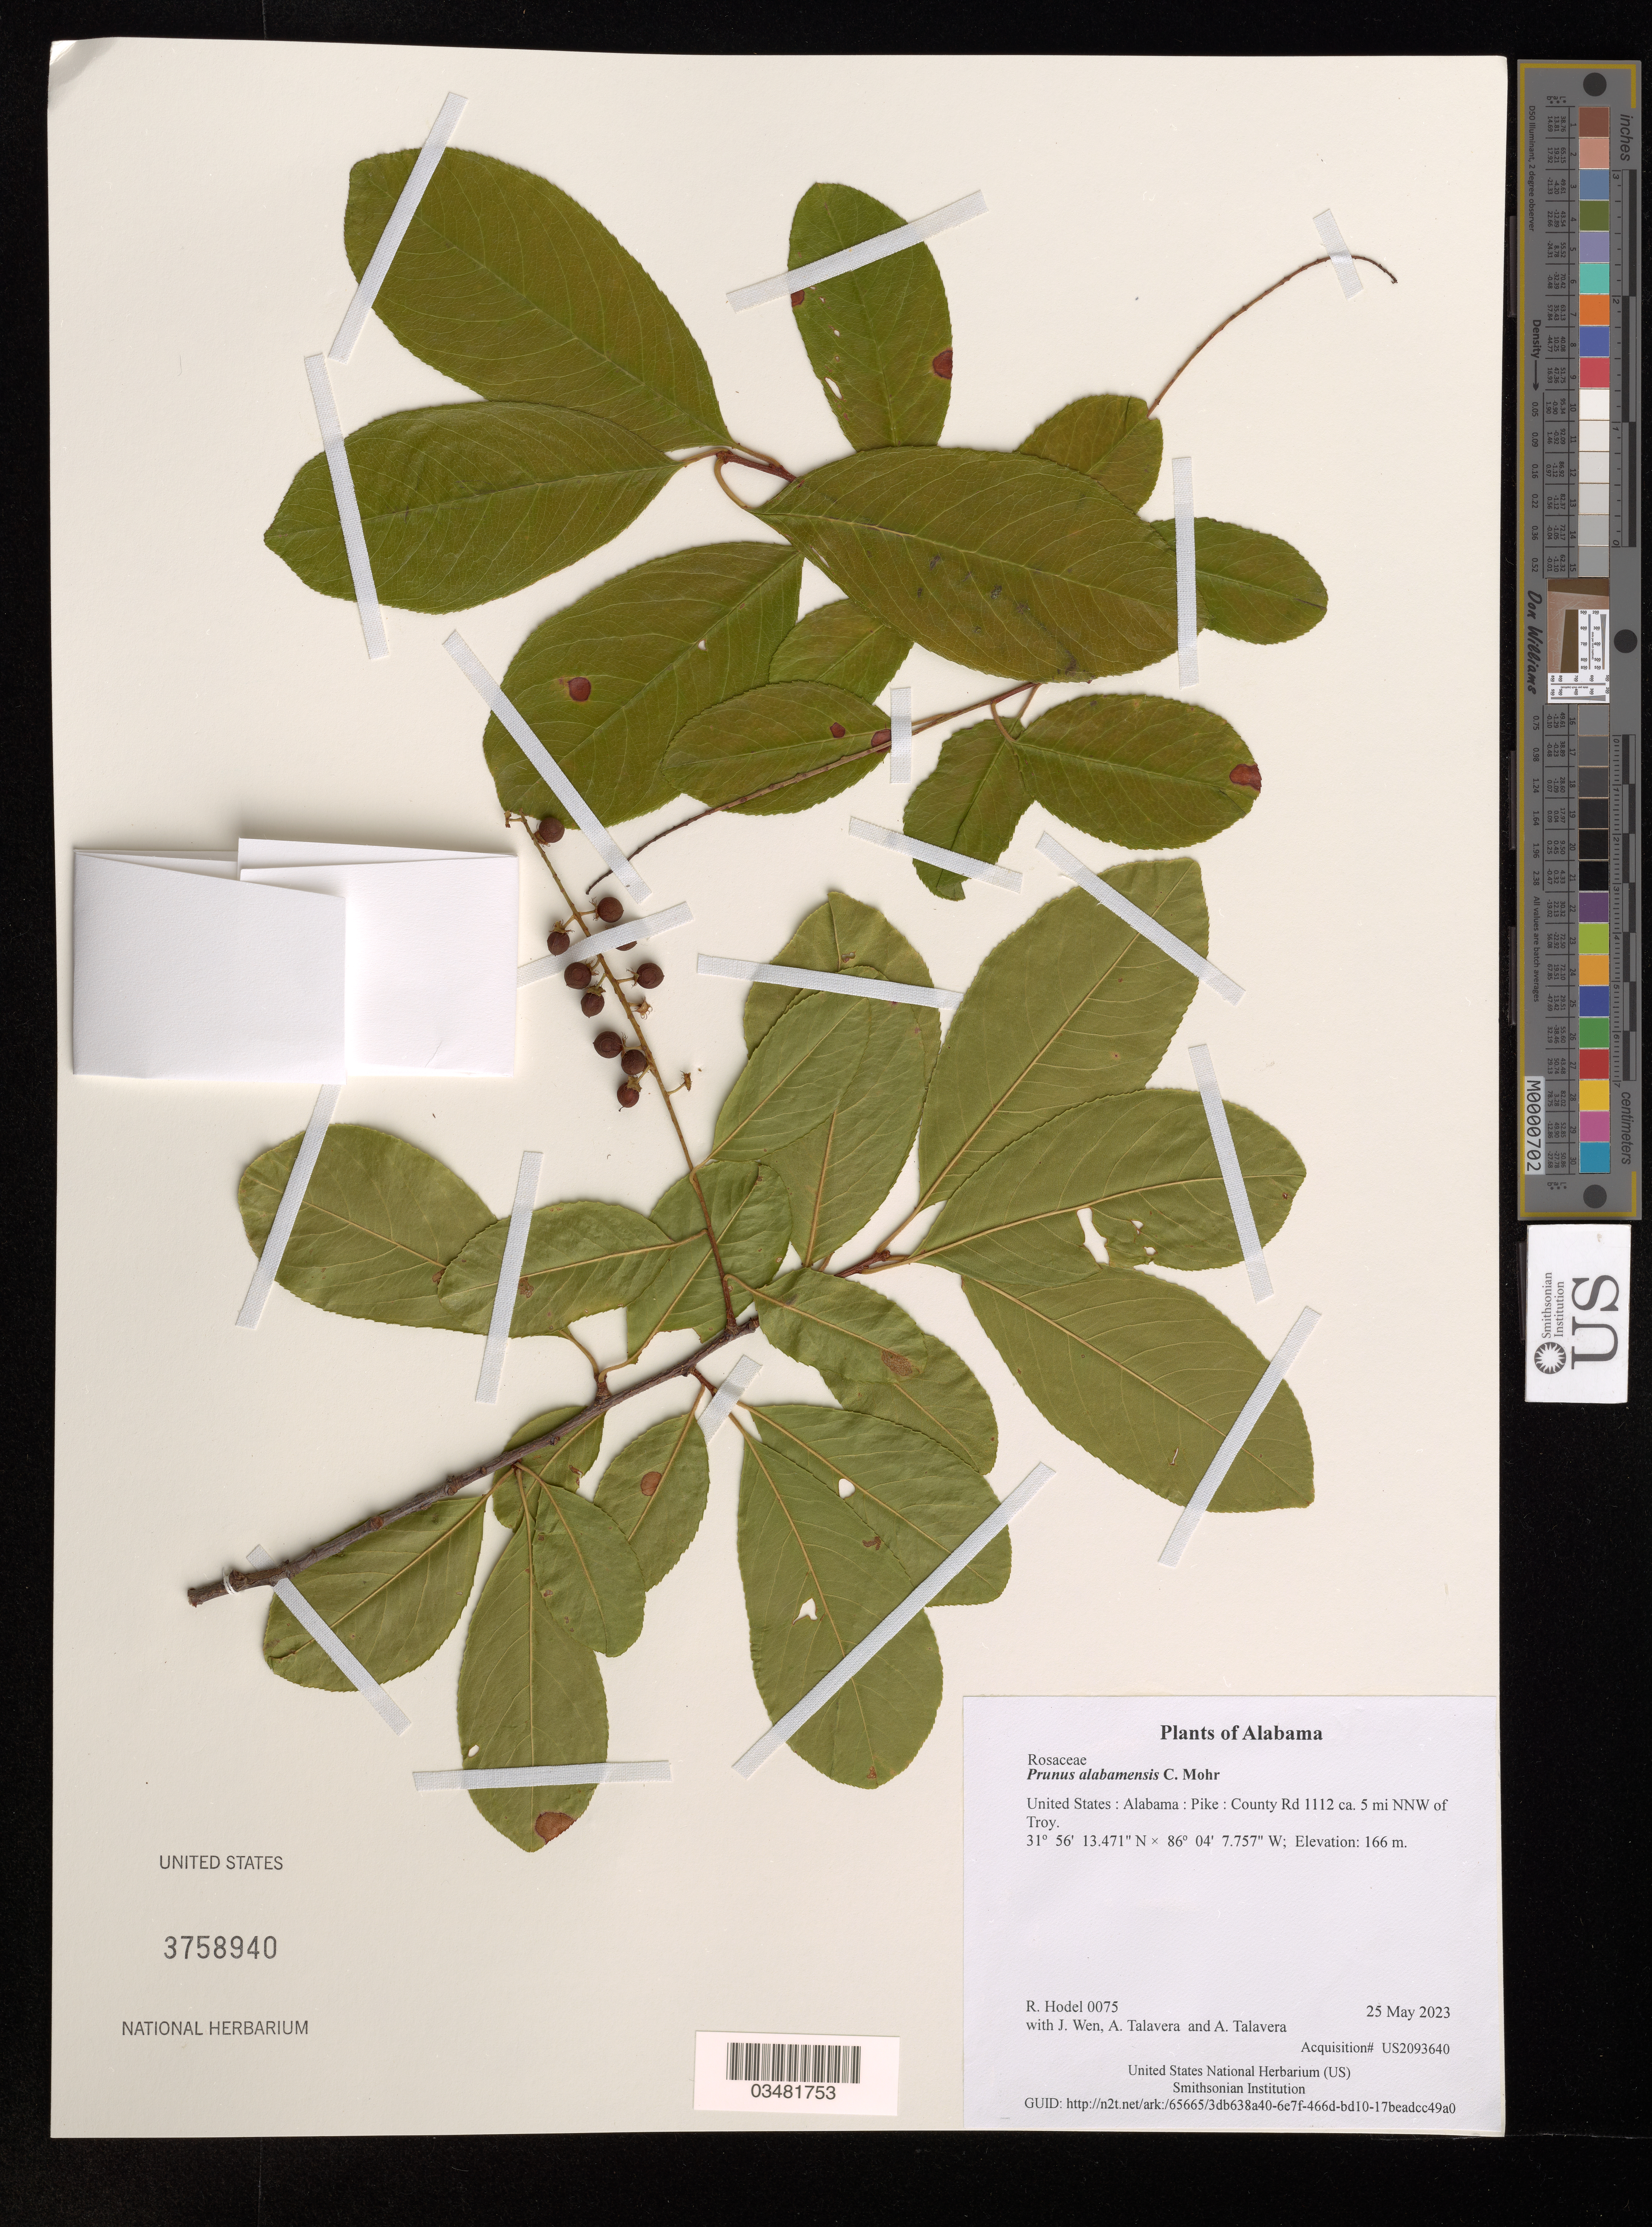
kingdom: Plantae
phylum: Tracheophyta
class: Magnoliopsida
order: Rosales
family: Rosaceae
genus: Prunus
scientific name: Prunus alabamensis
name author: C. Mohr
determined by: Hodel, Richard G. J.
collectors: R. Hodel, J. Wen, A. Talavera & A. Talavera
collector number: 0075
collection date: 2023-05-25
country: United States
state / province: Alabama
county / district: Pike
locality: County Rd 1112 ca. 5 mi NNW of Troy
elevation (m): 166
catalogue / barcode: US 3758940